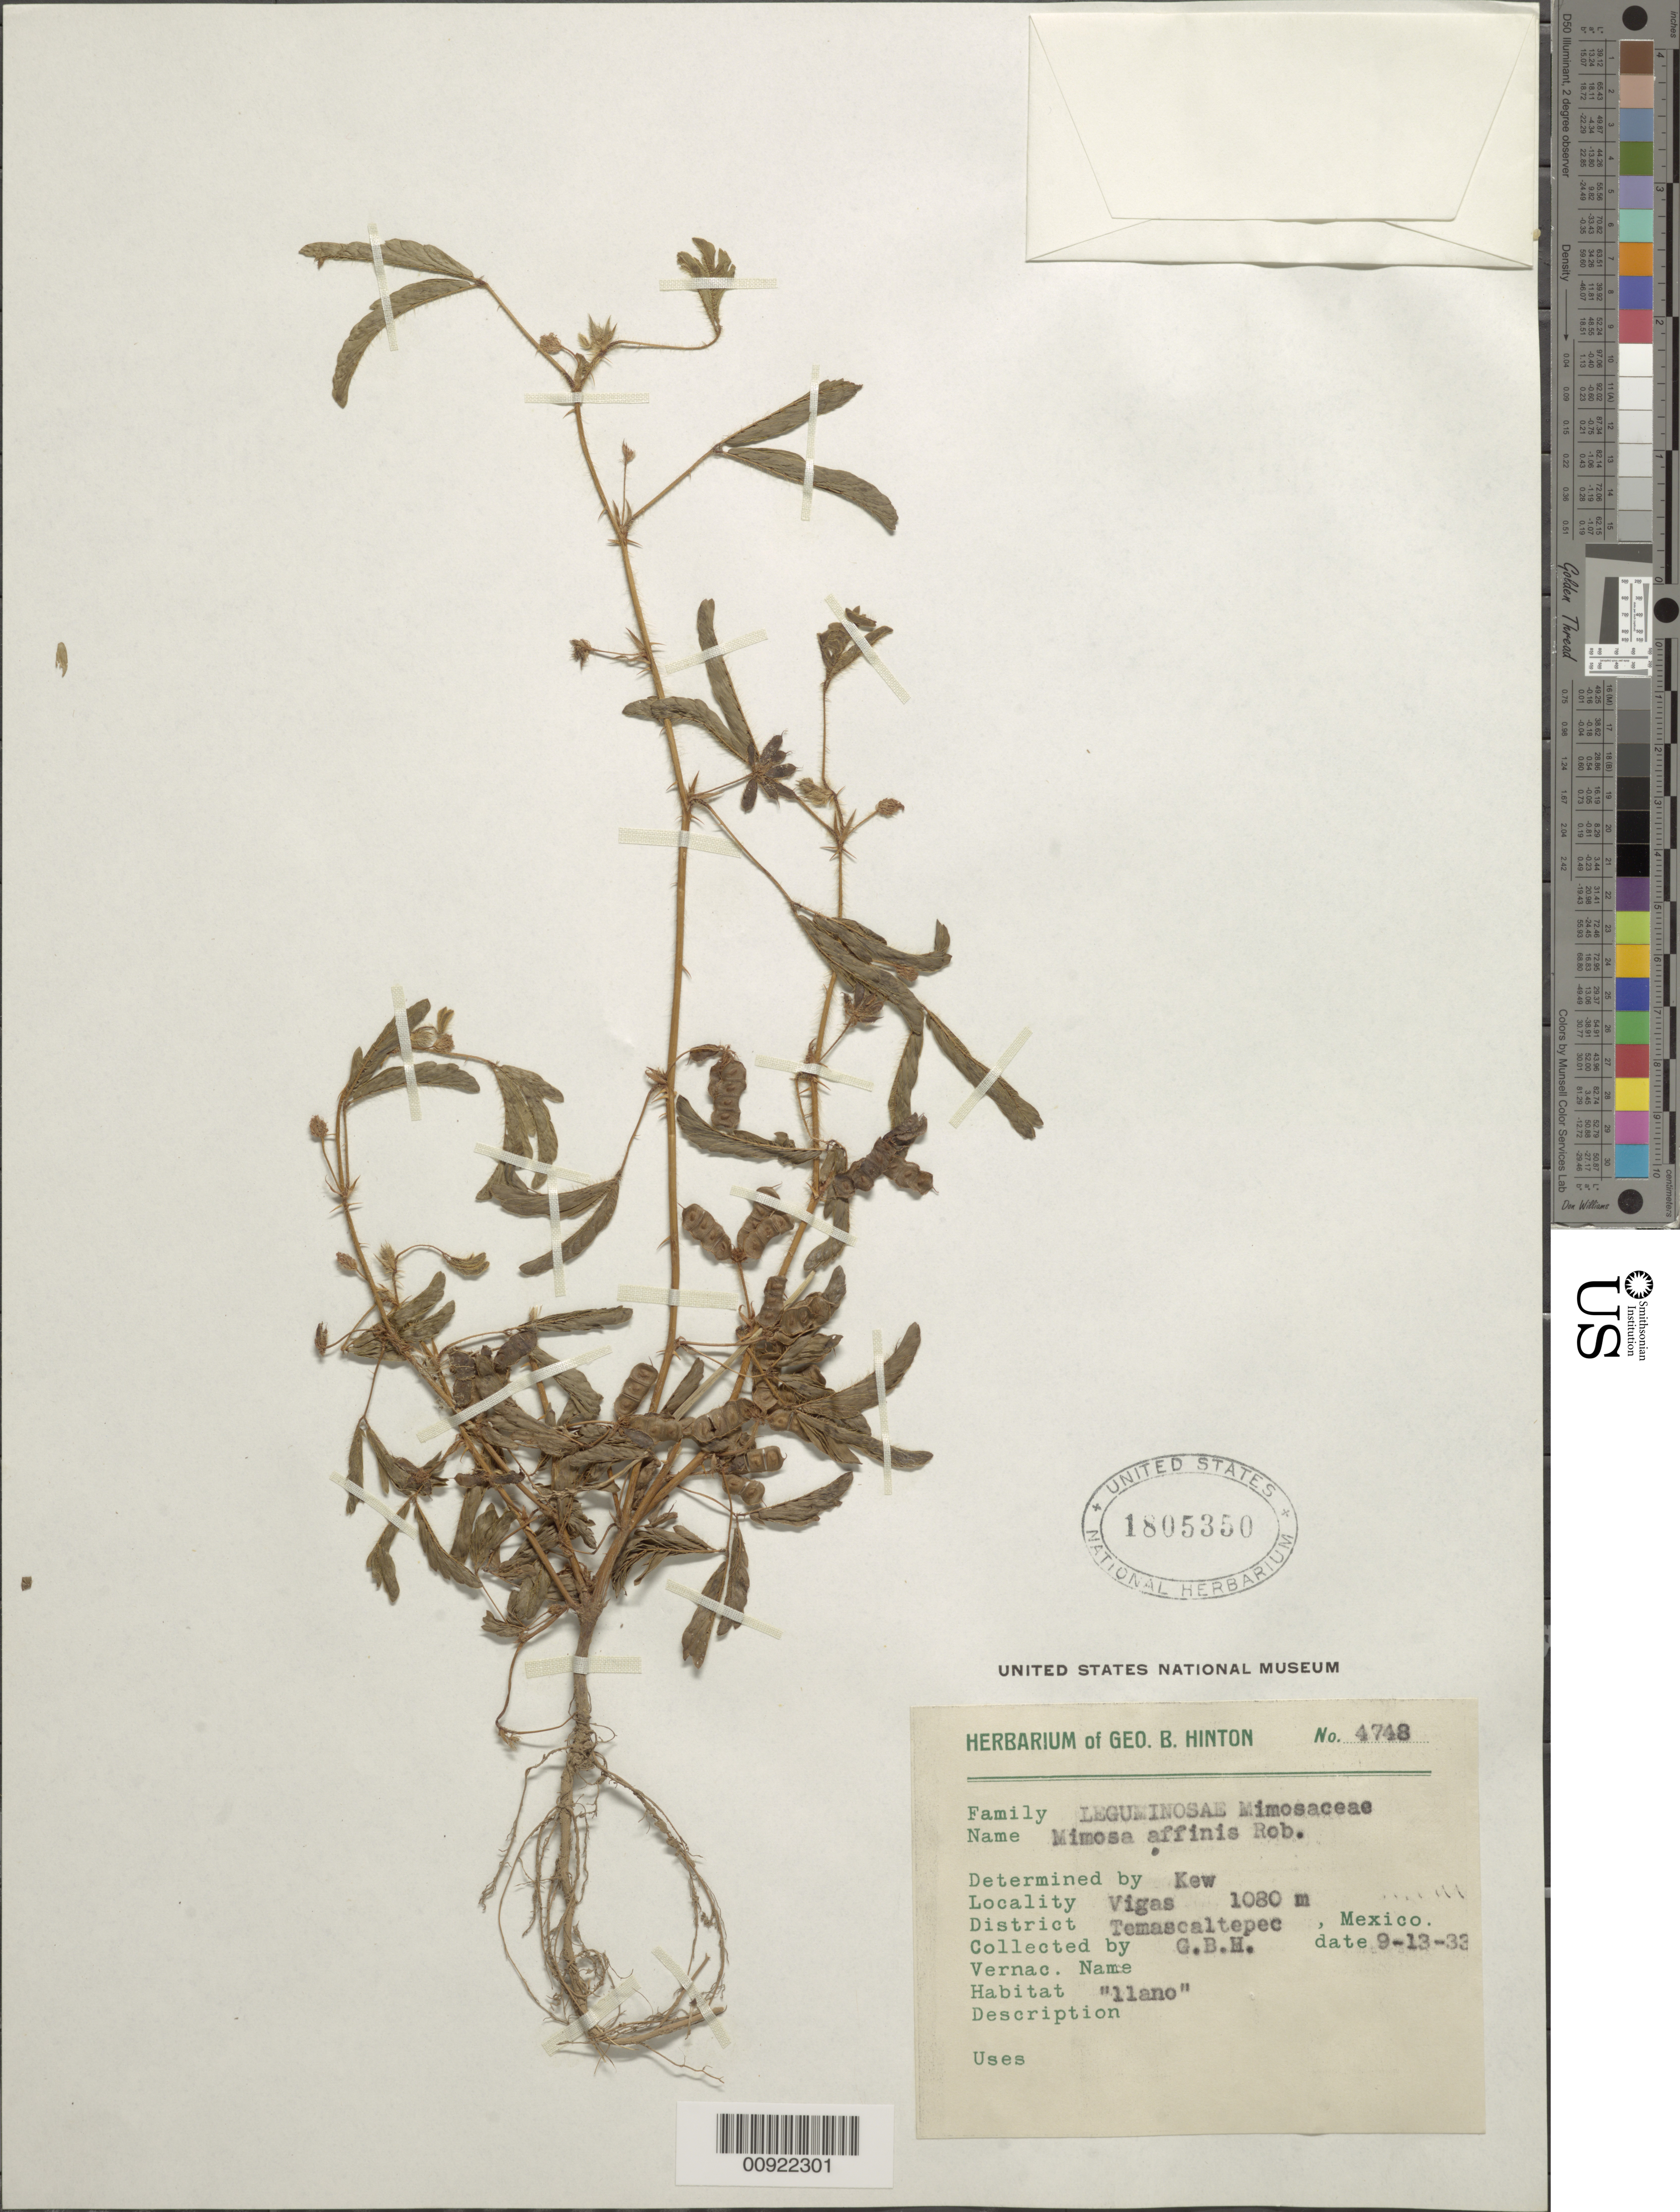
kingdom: Plantae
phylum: Tracheophyta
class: Magnoliopsida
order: Fabales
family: Fabaceae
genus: Mimosa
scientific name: Mimosa affinis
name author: B.L. Rob.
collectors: G. B. Hinton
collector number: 4748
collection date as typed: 13 Sep 1933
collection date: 1933-09-13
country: Mexico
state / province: México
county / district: Temascaltepec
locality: Vigas, District Temascaltepec, State of Mexico.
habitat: Llano.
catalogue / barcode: US 1805350